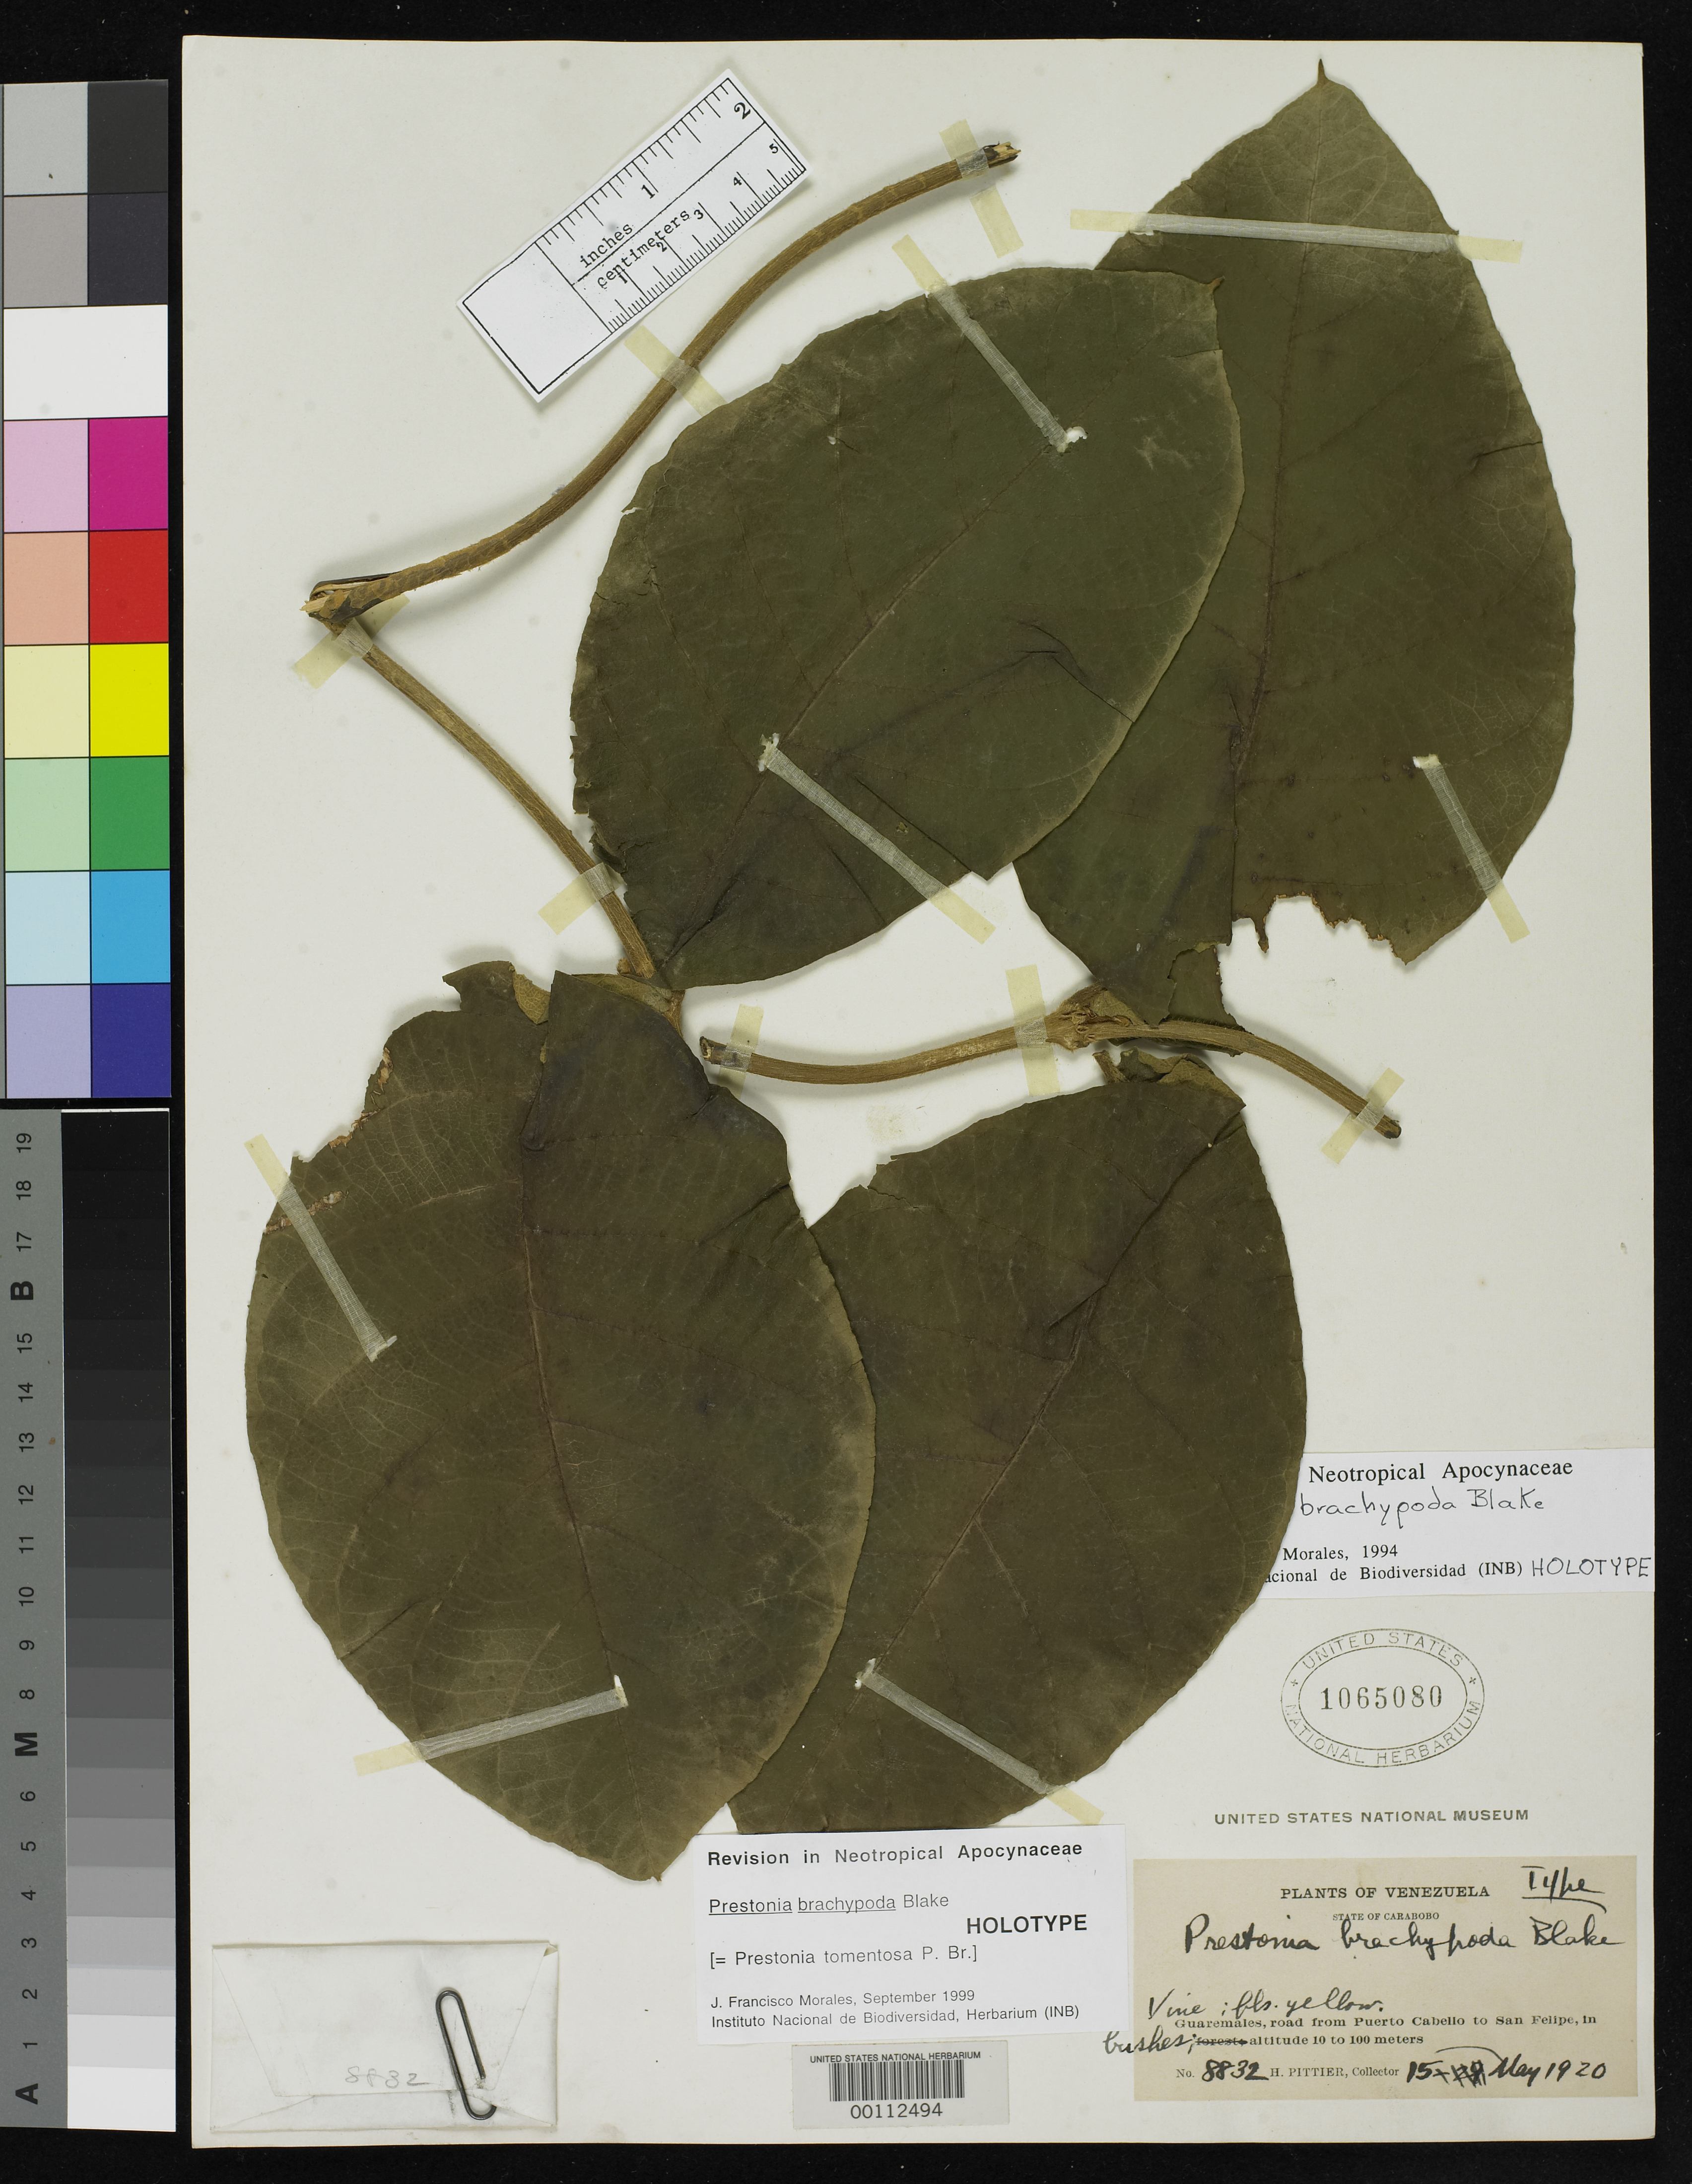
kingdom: Plantae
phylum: Tracheophyta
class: Magnoliopsida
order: Gentianales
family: Apocynaceae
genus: Prestonia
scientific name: Prestonia brachypoda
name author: S.F. Blake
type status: Holotype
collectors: H. F. Pittier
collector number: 8832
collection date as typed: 15 May 1920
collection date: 1920-05-15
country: Venezuela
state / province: Carabobo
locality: Guaremales, road from Puerto Cabelo to San Felipe.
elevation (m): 10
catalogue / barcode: US 1065080